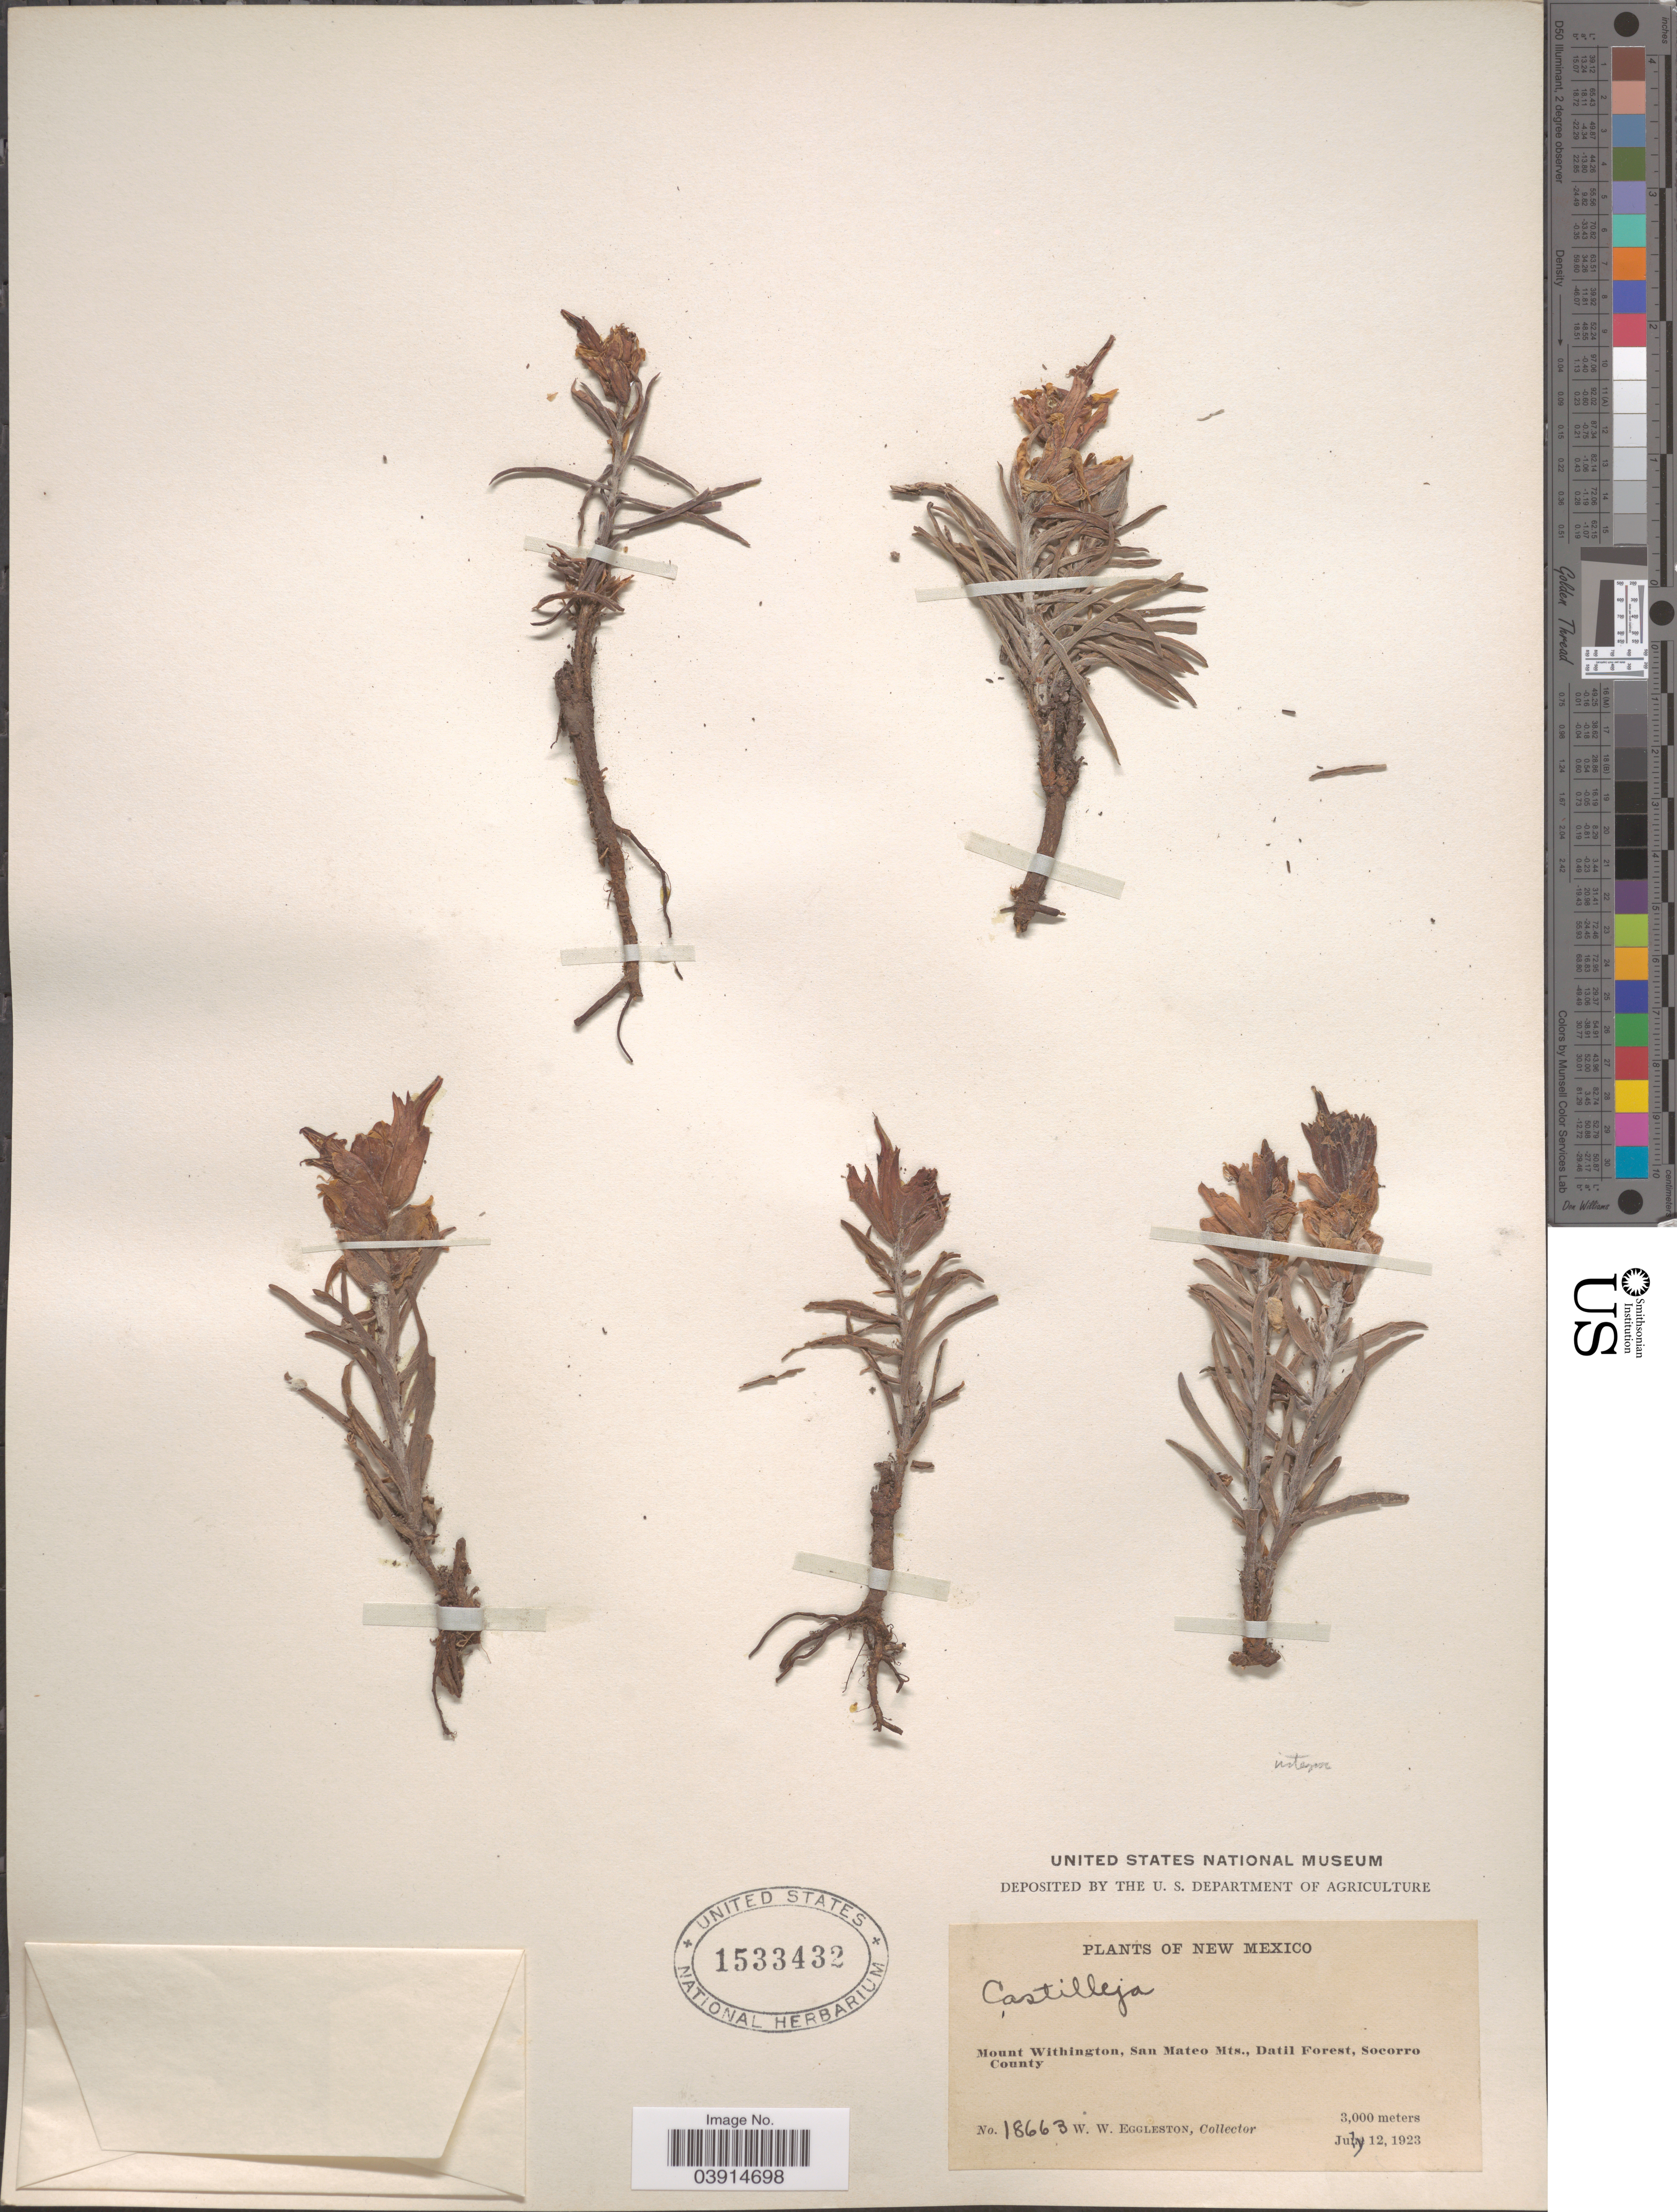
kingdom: Plantae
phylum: Tracheophyta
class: Magnoliopsida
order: Lamiales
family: Orobanchaceae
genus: Castilleja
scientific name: Castilleja sp.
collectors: W. W. Eggleston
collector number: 18663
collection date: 1923-07-12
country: United States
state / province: New Mexico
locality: Mount Withington, San Mateo Mts., Datil Forest, Socorro County.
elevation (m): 3000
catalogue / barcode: US 1533432